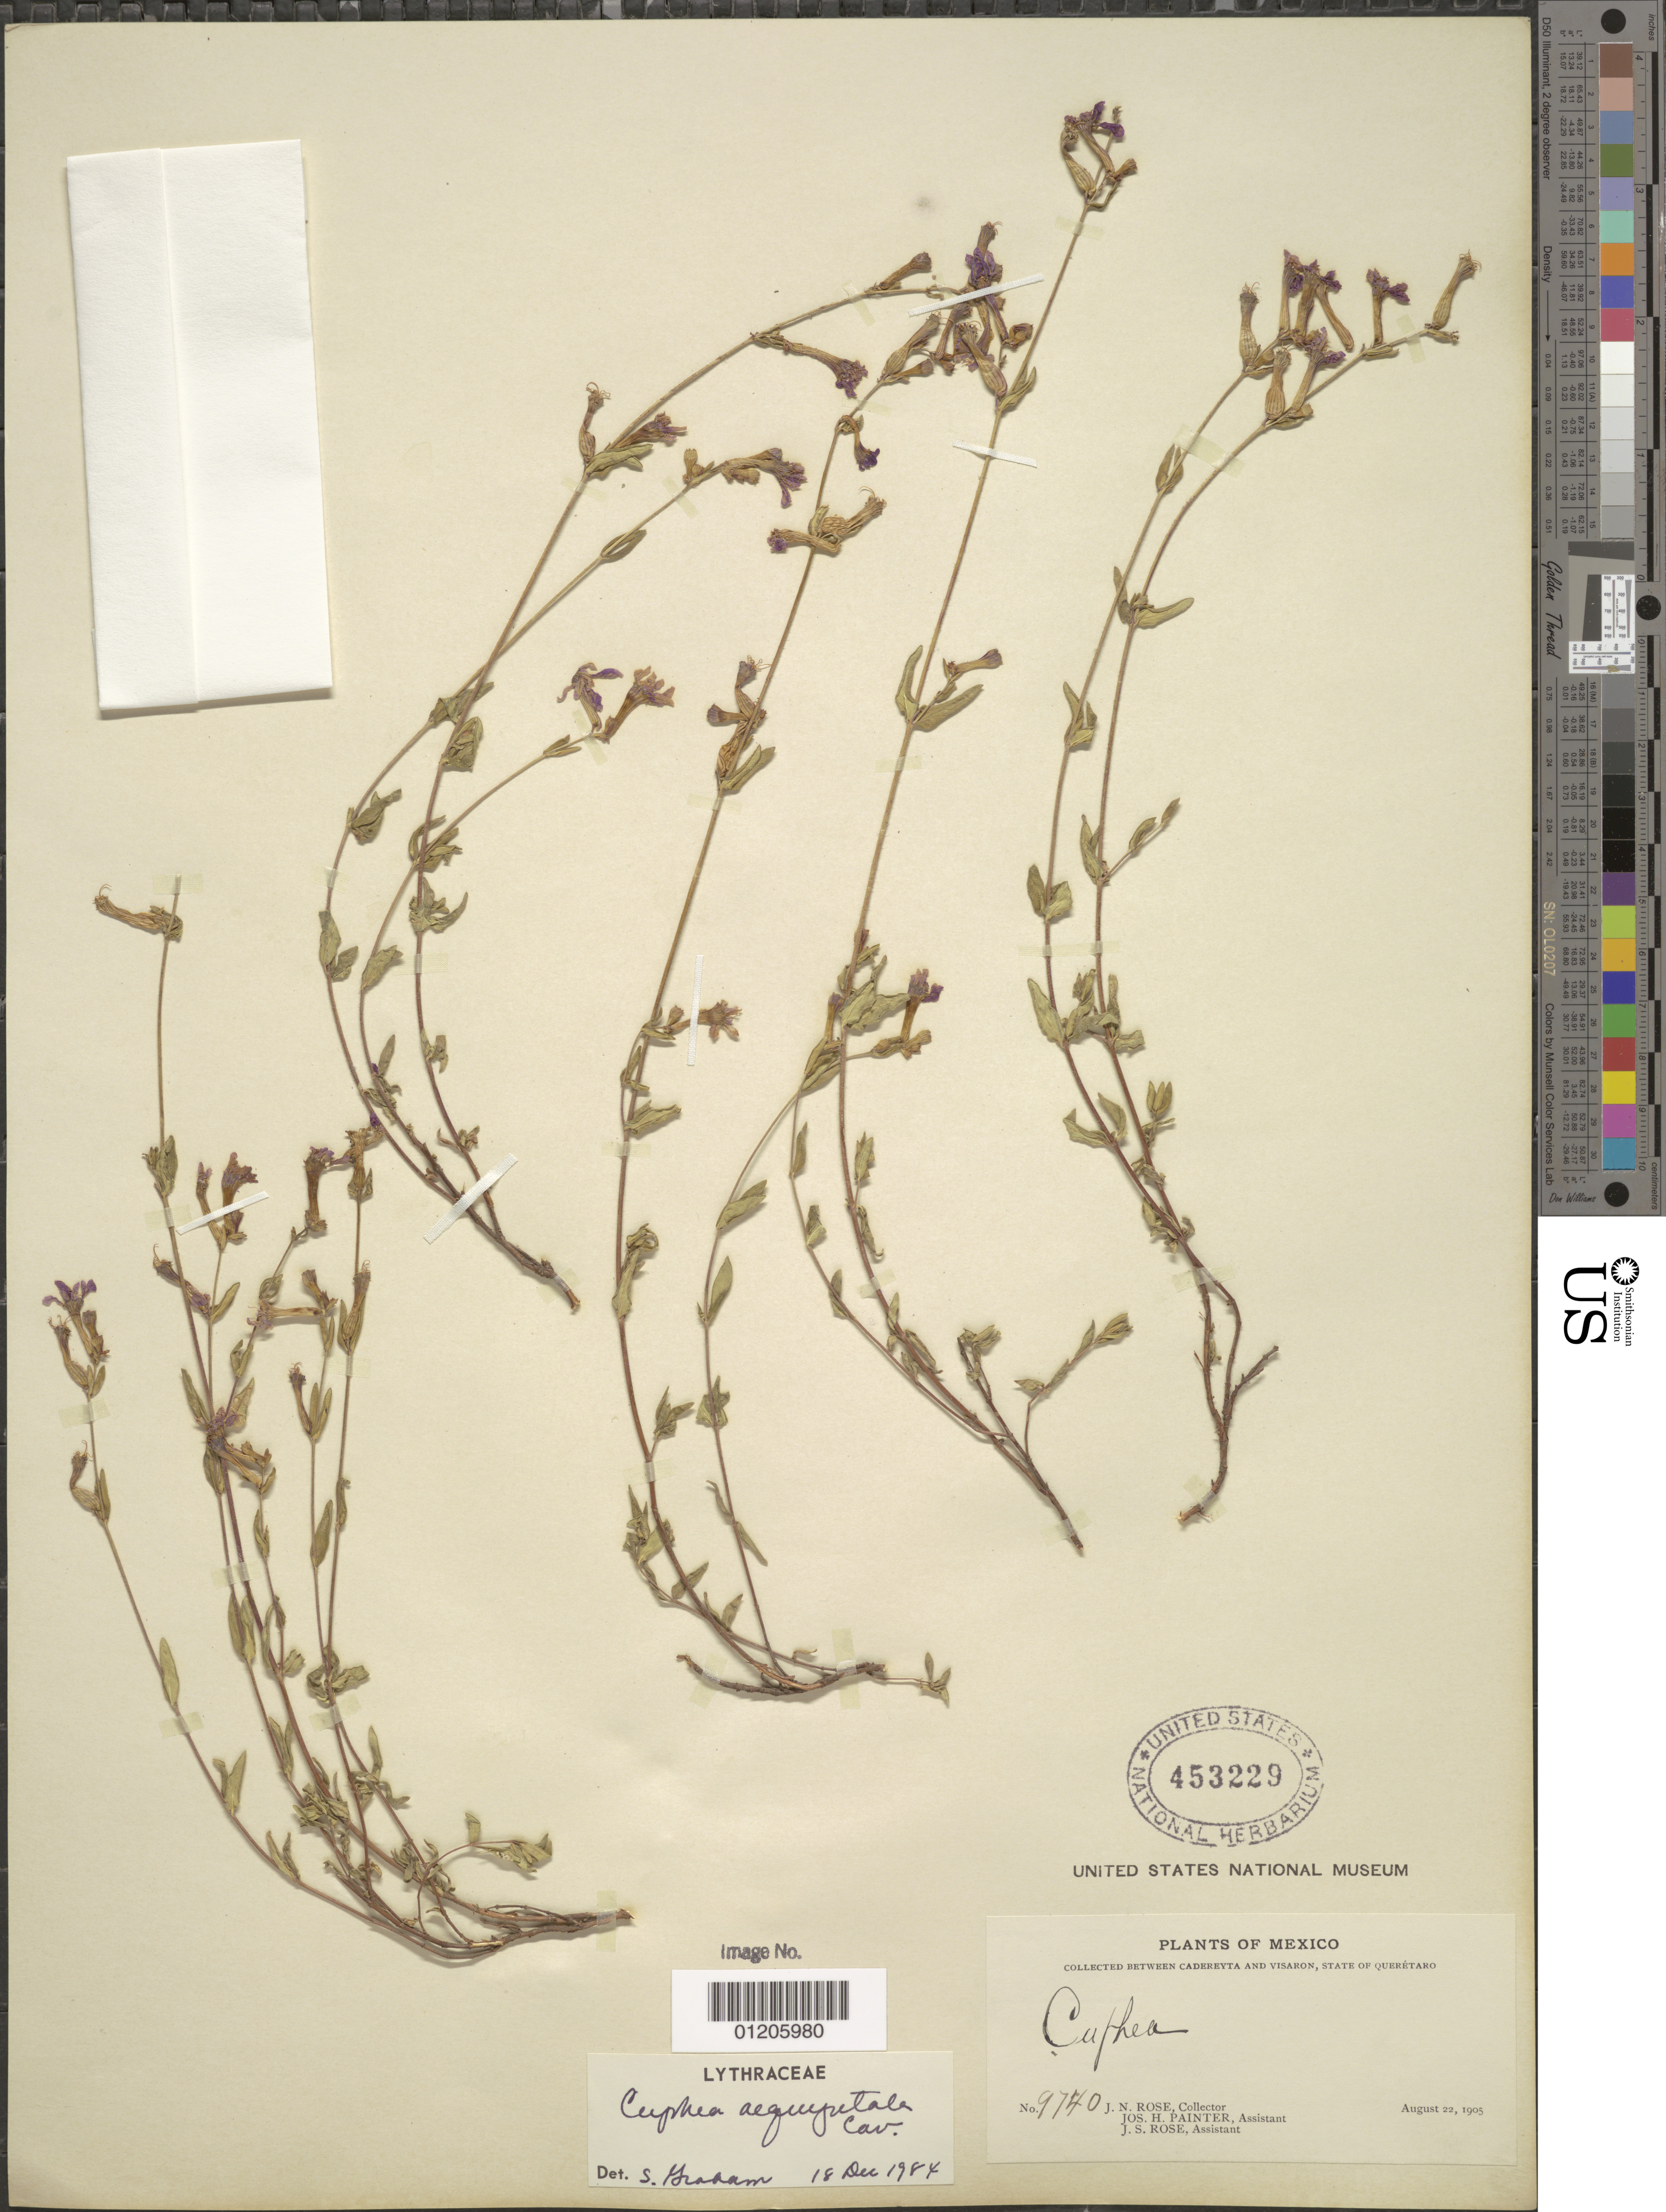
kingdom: Plantae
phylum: Tracheophyta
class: Magnoliopsida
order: Myrtales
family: Lythraceae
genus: Cuphea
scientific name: Cuphea aequipetala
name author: Cav.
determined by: Graham, S.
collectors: J. N. Rose, J. H. Painter & J. S. Rose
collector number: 9740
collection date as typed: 22 Aug 1905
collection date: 1905-08-22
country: Mexico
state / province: Querétaro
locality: Between Cadereyta and Visaron, State of Querétaro.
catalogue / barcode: US 453229